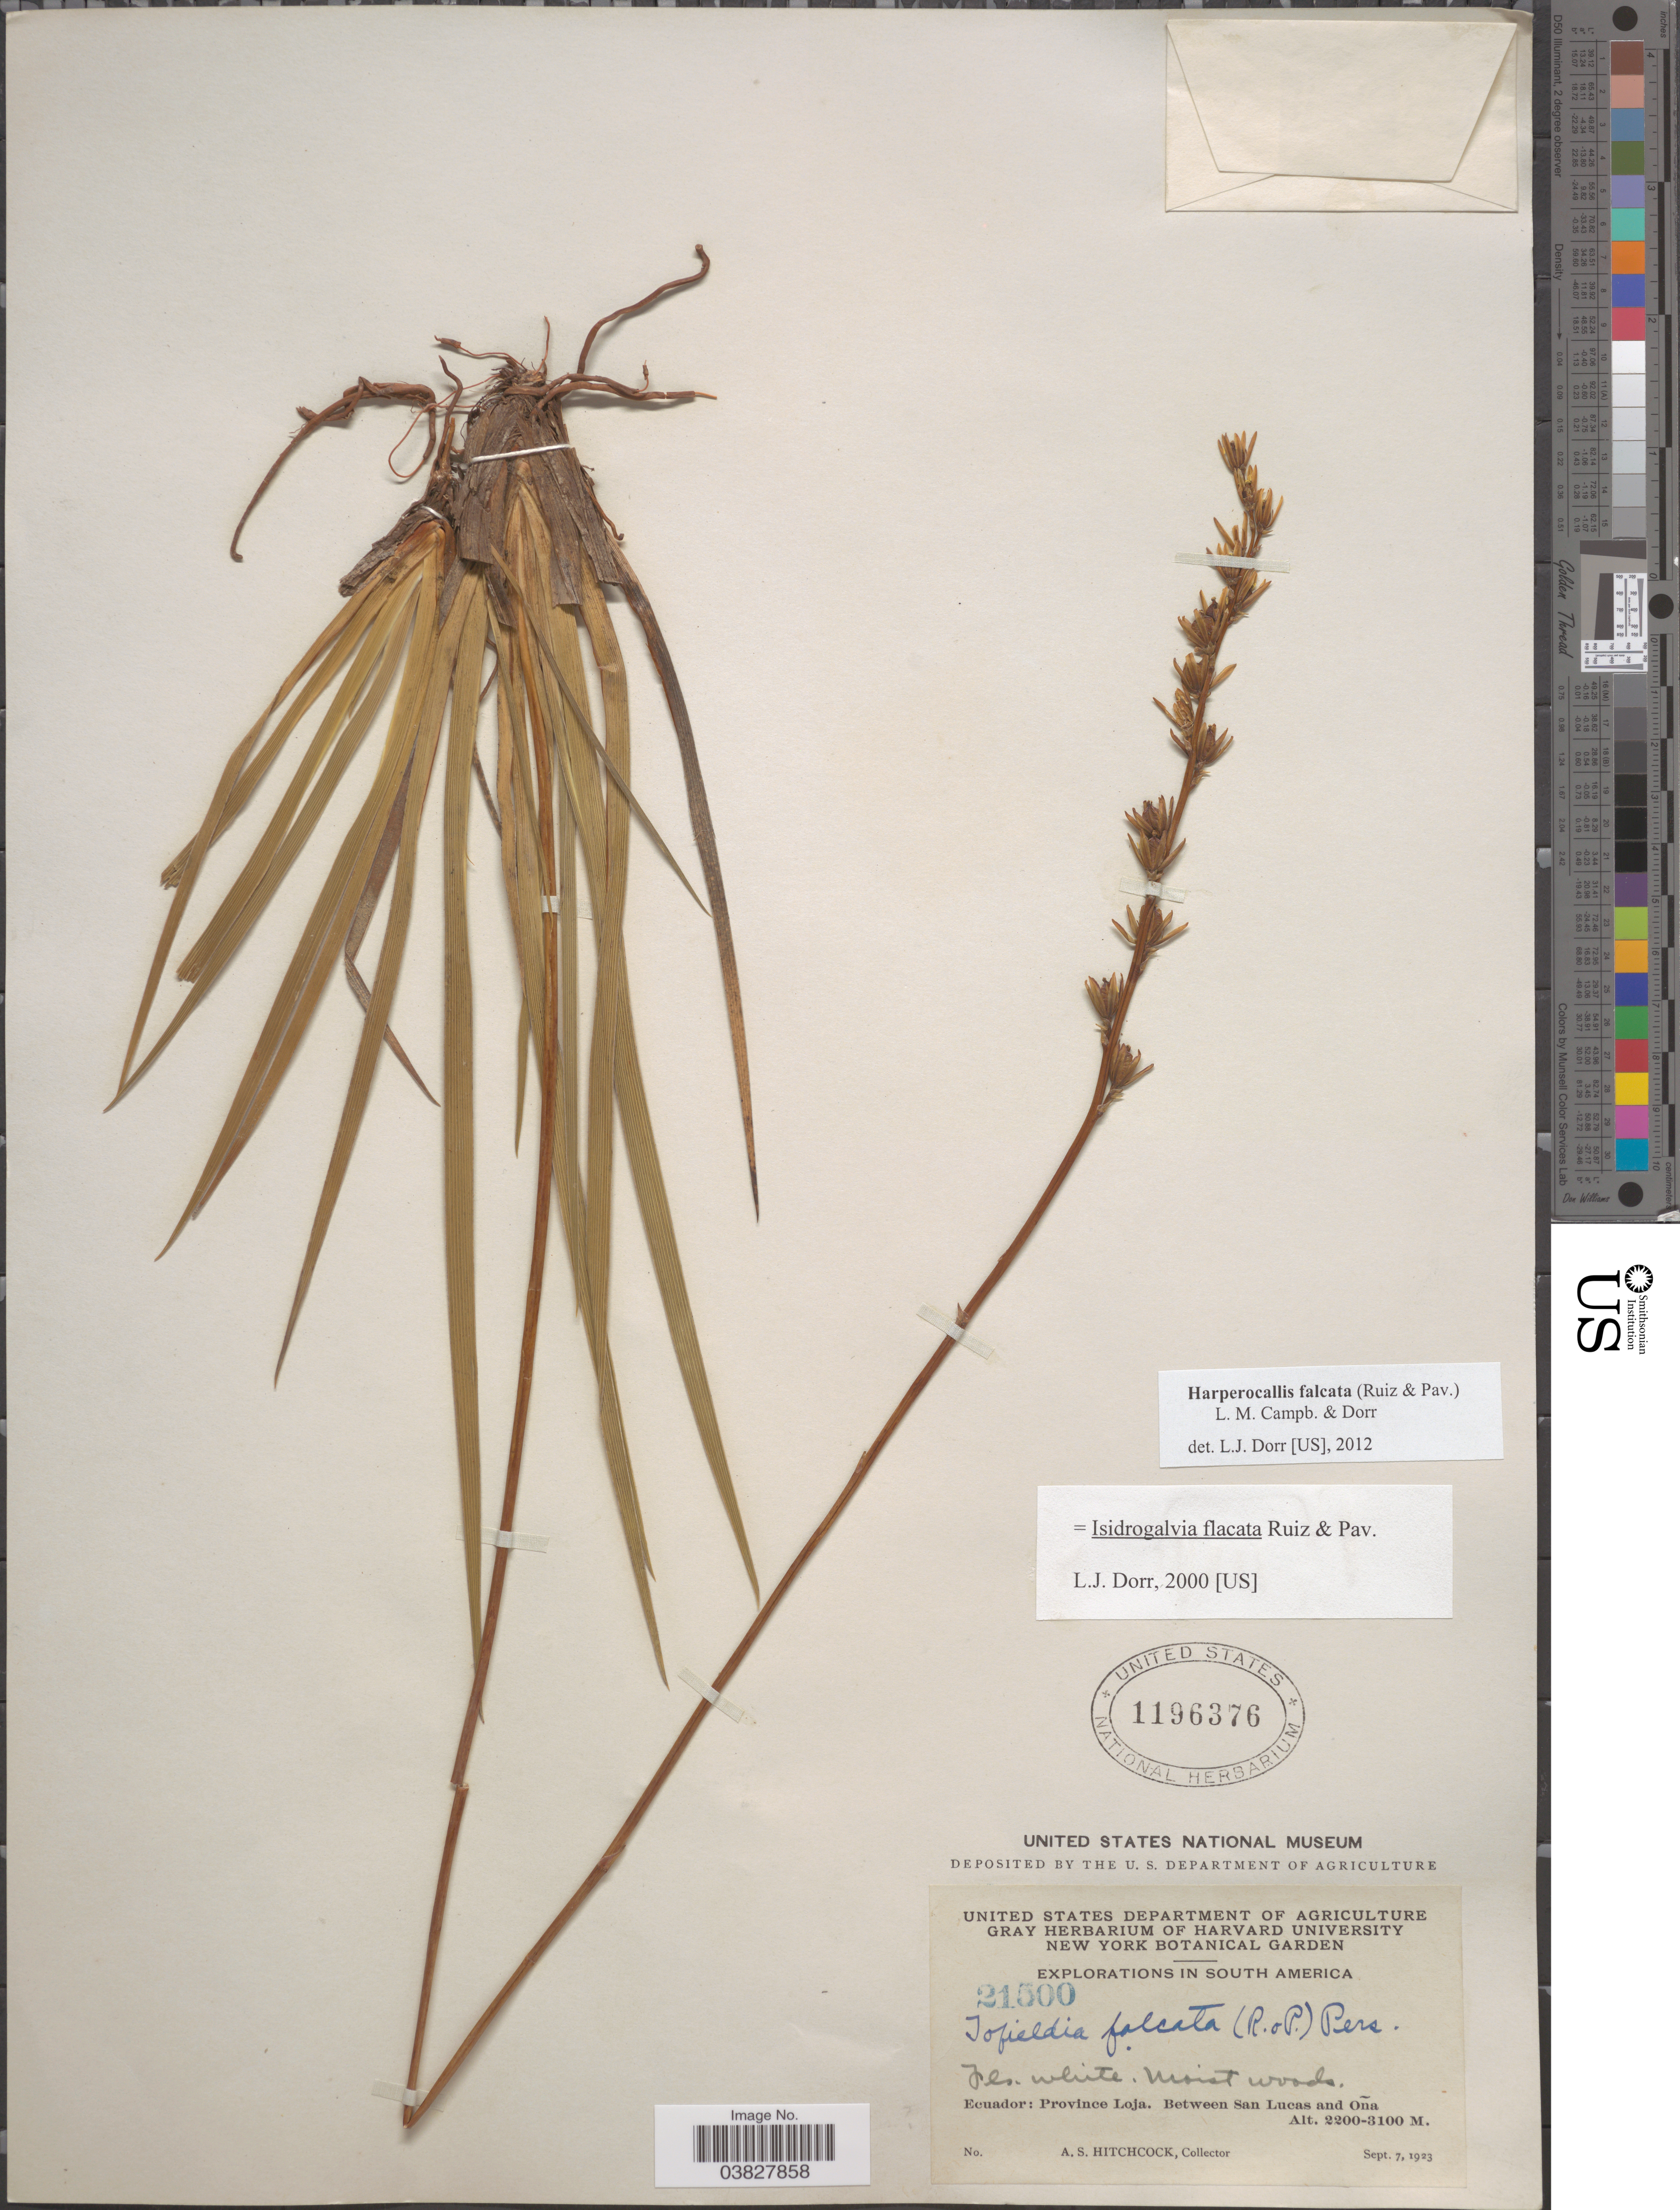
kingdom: Plantae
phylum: Tracheophyta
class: Liliopsida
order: Alismatales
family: Tofieldiaceae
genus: Harperocallis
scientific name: Harperocallis falcata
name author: (Ruiz & Pav.) L.M. Campb. & Dorr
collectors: A. S. Hitchcock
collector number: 21500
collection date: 1923-09-07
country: Ecuador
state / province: Loja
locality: Between San Lucas and Oña.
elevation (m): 2200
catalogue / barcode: US 1196376